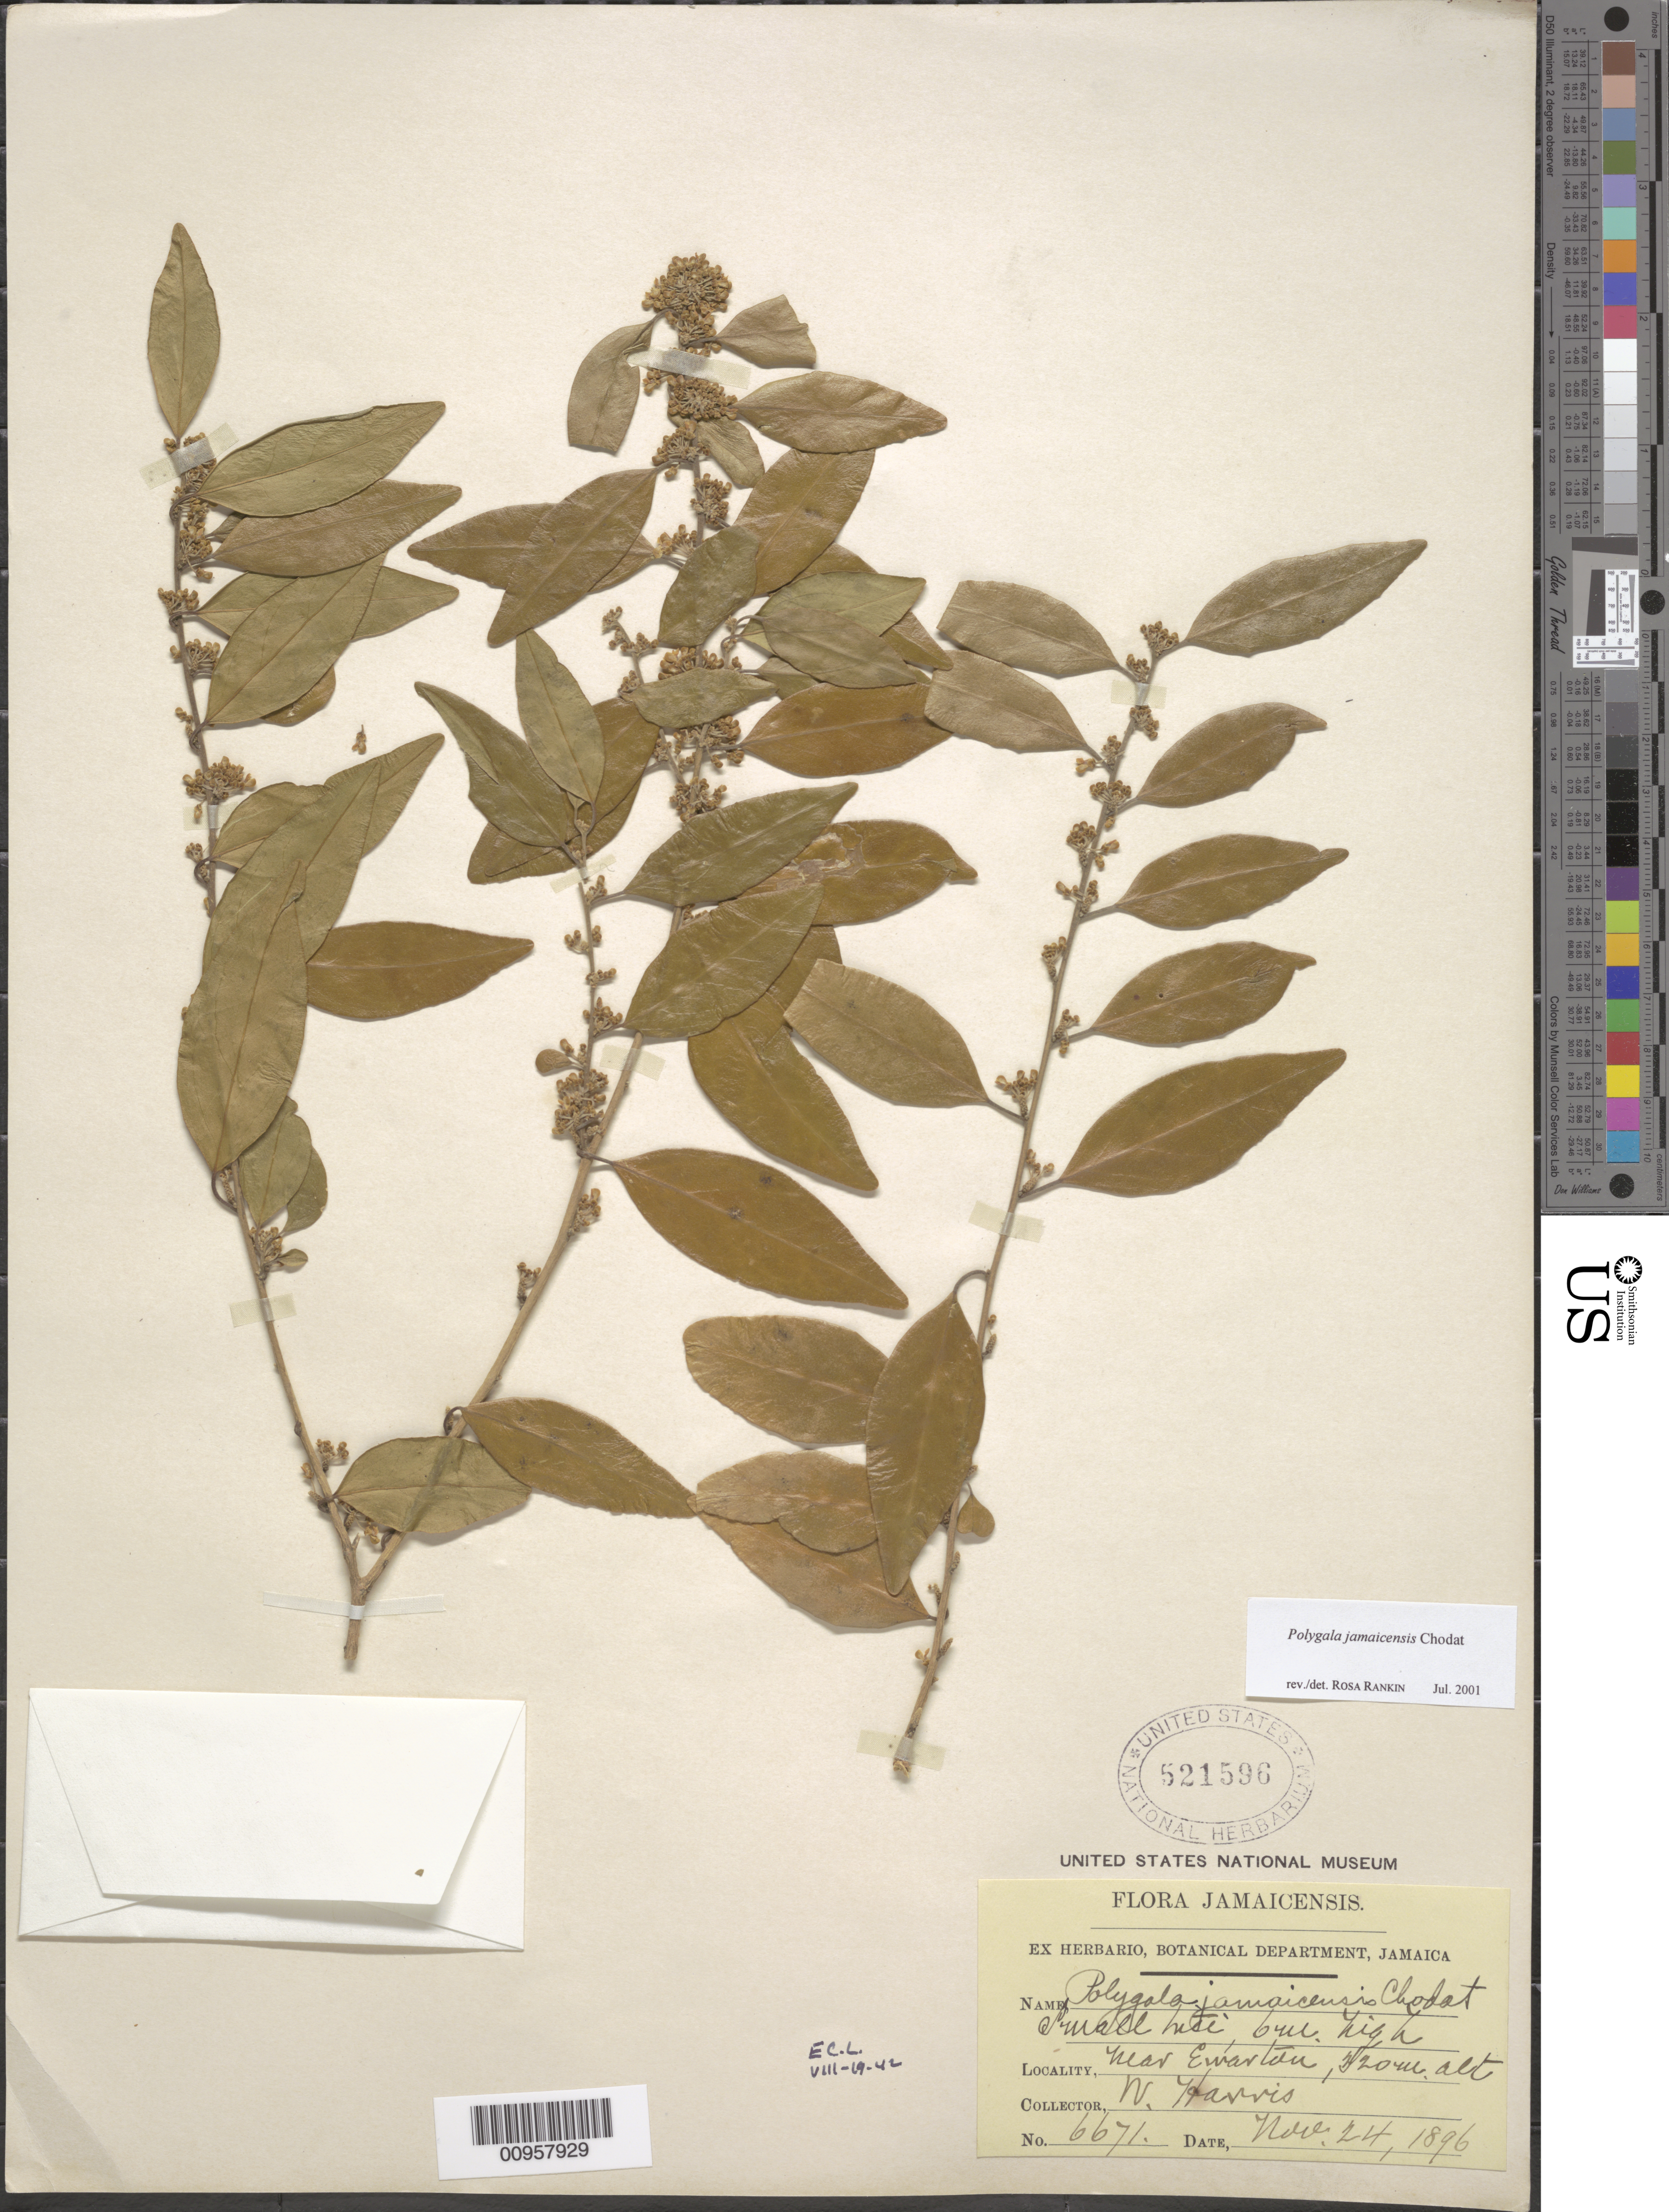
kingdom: Plantae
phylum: Tracheophyta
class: Magnoliopsida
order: Fabales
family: Polygalaceae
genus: Polygala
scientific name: Polygala jamaicensis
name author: Chodat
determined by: Rankin Rodriguez, Rosa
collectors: W. H. Harris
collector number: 6671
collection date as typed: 24 Nov 1896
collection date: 1896-11-24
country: Jamaica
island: Jamaica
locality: Near "Ewarton"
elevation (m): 320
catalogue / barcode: US 521596